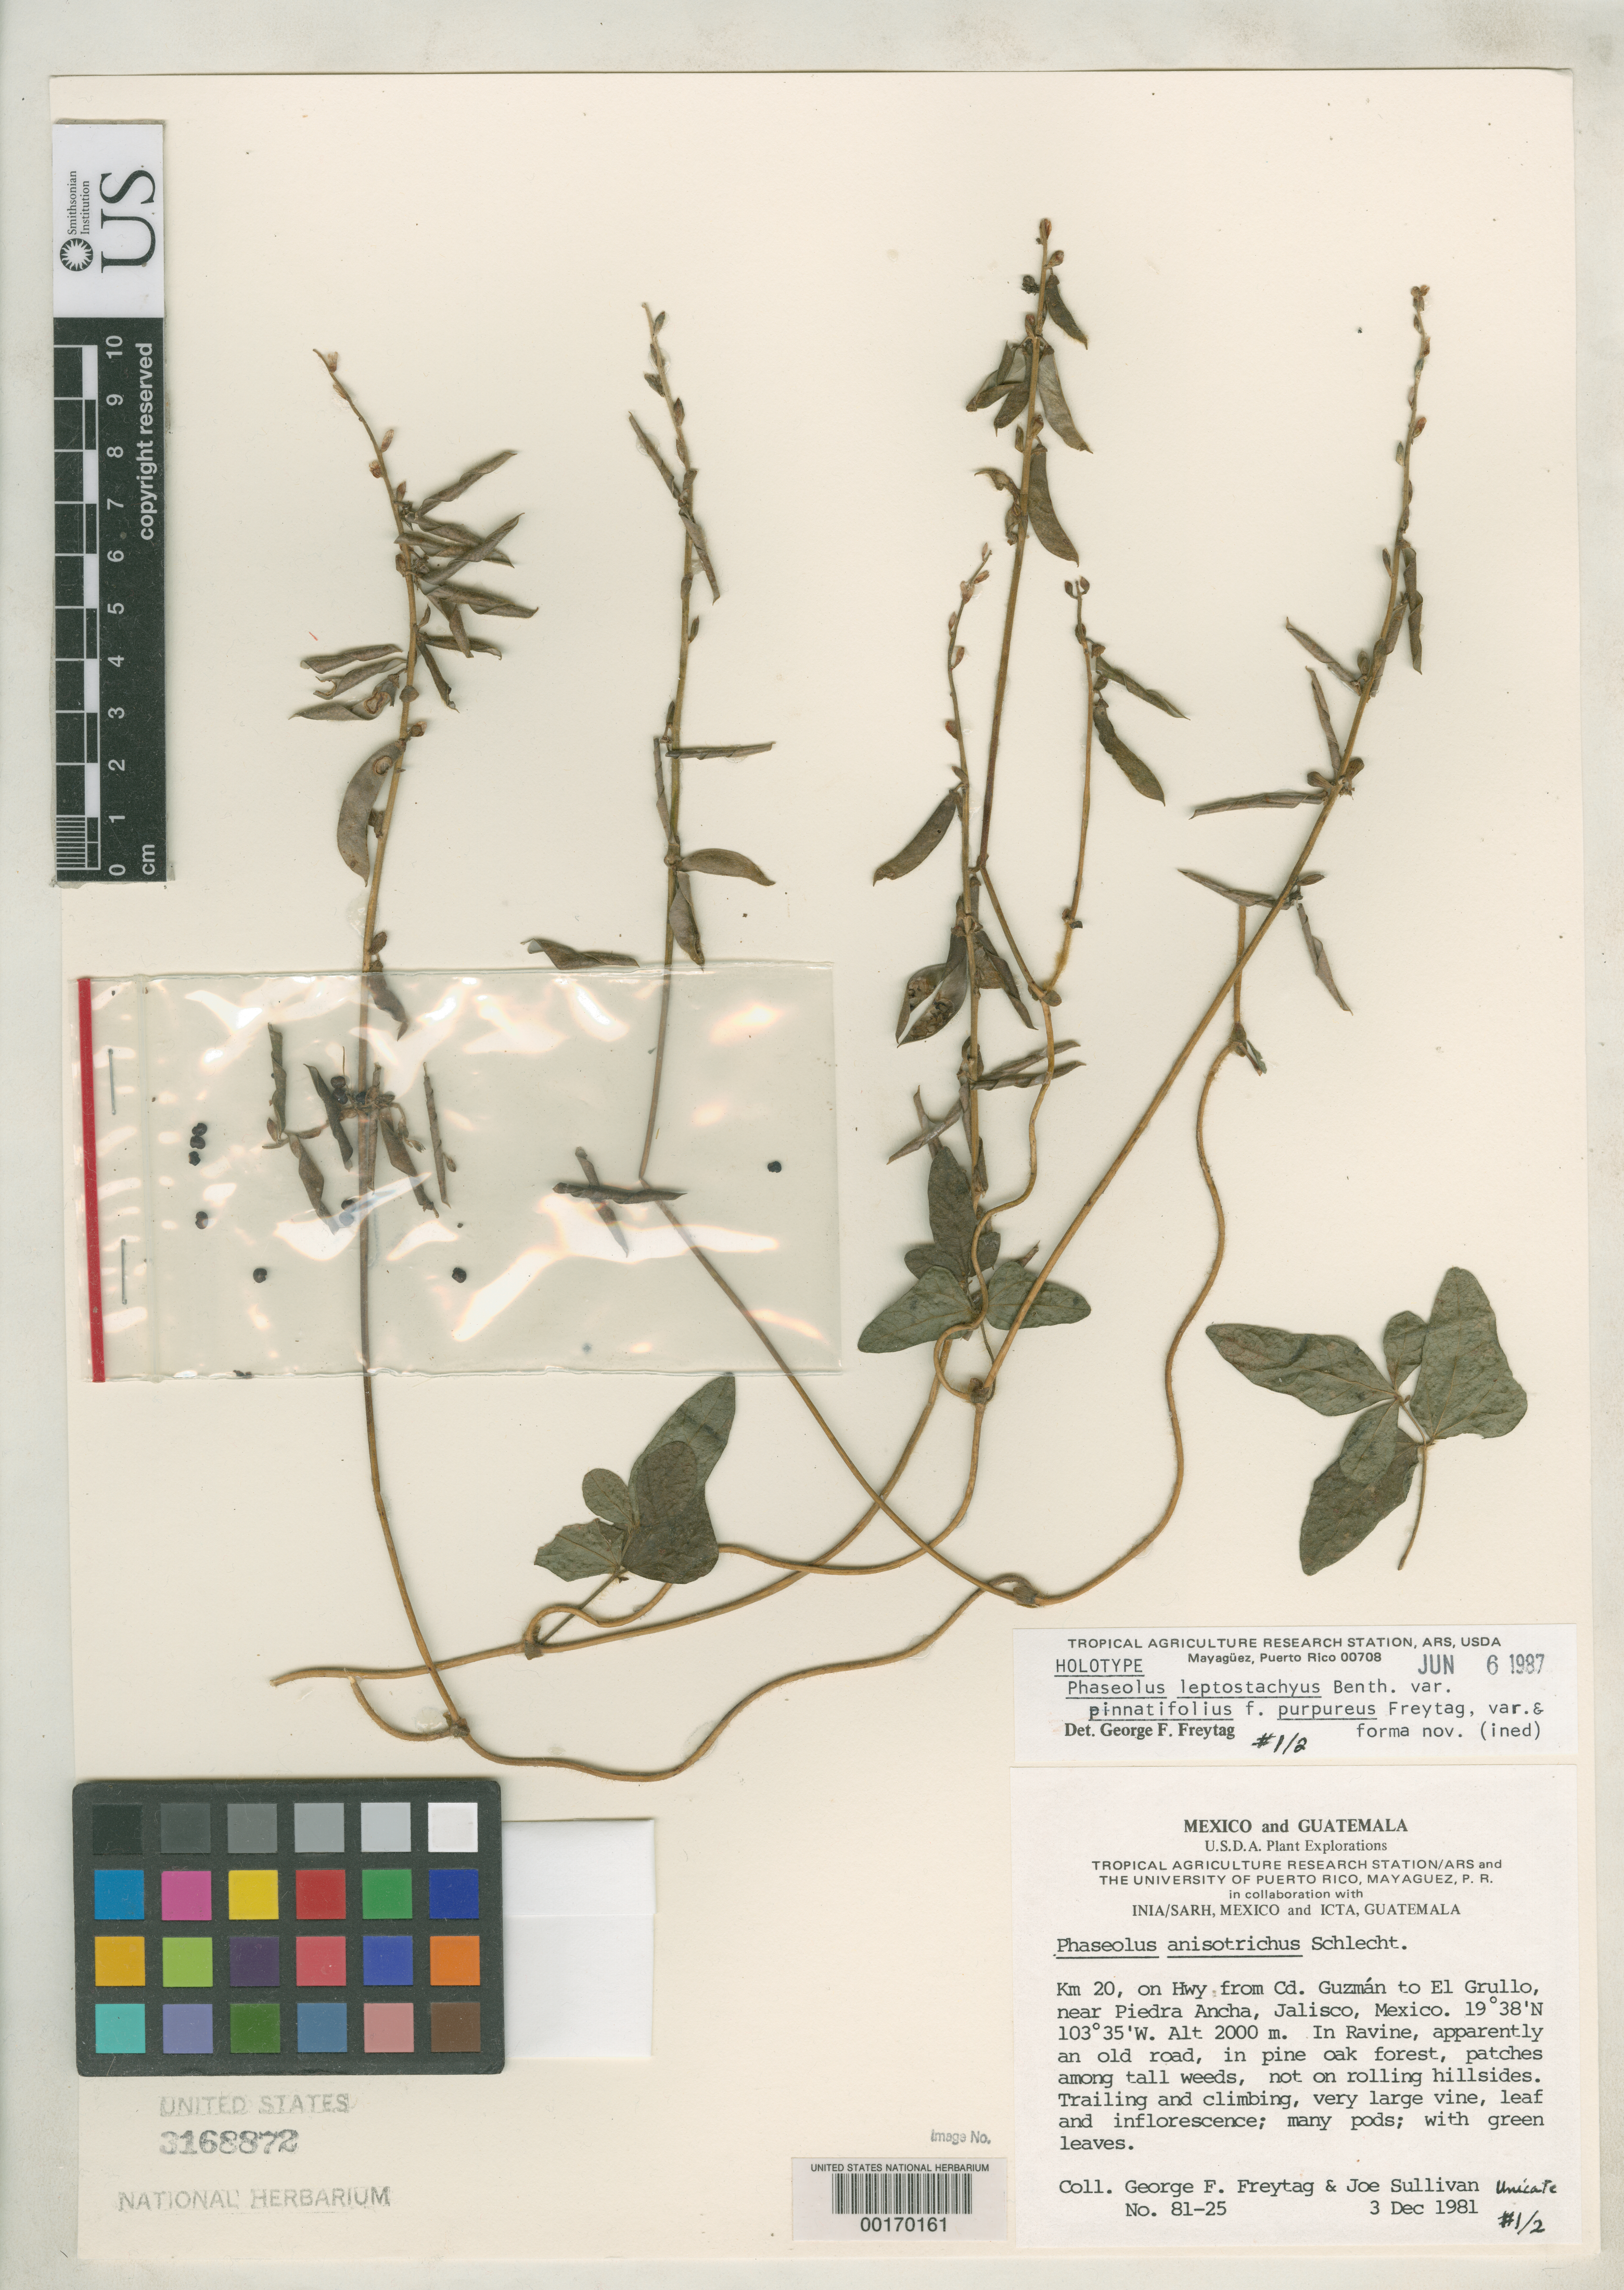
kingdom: Plantae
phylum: Tracheophyta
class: Magnoliopsida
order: Fabales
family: Fabaceae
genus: Phaseolus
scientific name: Phaseolus leptostachyus var. pinnatifolius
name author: Freytag in Freytag & Debouck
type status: Holotype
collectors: G. F. Freytag & J. Sullivan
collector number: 81-25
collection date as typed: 03 Dec 1981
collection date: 1981-12-03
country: Mexico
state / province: Jalisco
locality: Km 20, on Hwy from Cd. Guzman to El Grullo, near Piedra Ancha, Jalisco, Mexico.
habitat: In ravine, apparently an old road, in pine oak forest, patches among tall weeds, not on rolling hillsides.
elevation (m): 2000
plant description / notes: Annotated and published as "Phaseolus leptostachyus Benth. var. pinnatifolius f. purpureus Freytag, var. & forma nova". Typical form with different epithet (rather than autonym as "f. pinnatifolius") apparently permissible under ICBN (26A.3).; Also a holotype of Phaseolus leptostachyus var. pinnatifolius f. purpureus Freytag.; Annotated and published as "Phaseolus leptostachyus Benth. var. pinnatifolius f. purpureus Freytag, var. & forma nova". Typical form with different epithet (rather than autonym as "f. pinnatifolius") apparently permissible under ICBN (26A.3).; Also a holotype of Phaseolus leptostachyus var. pinnatifolius Freytag.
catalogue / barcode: US 3168872